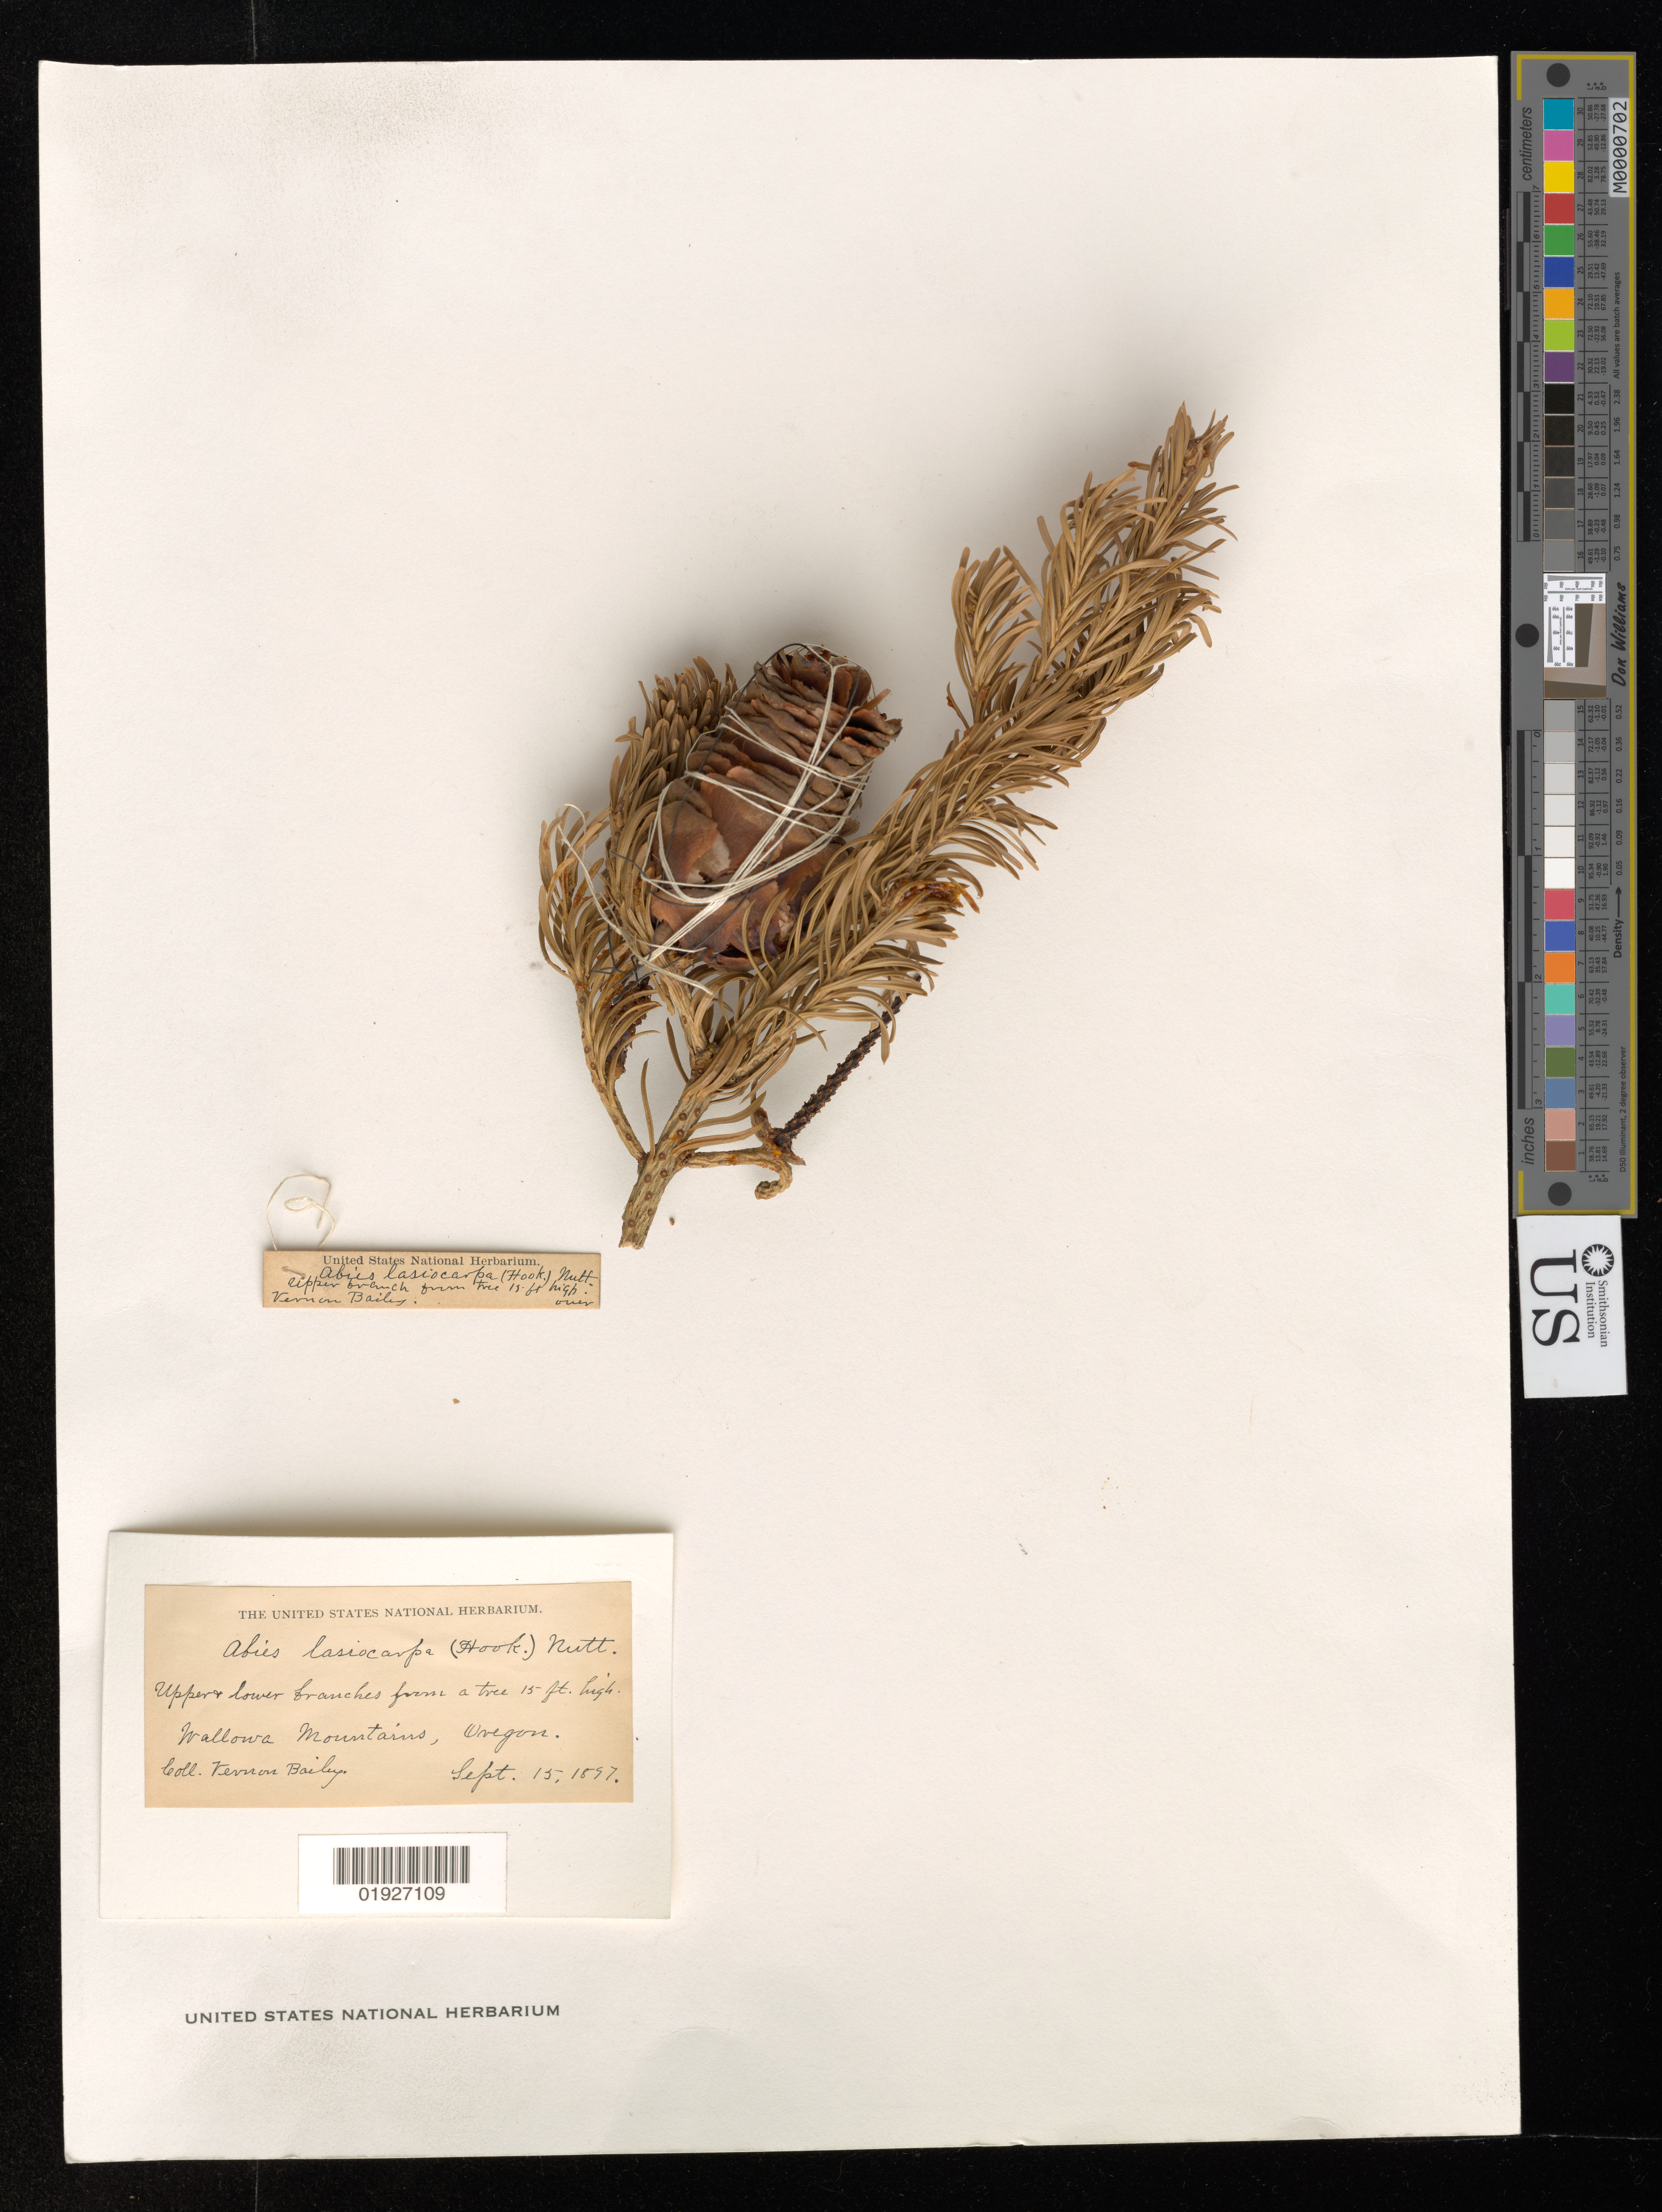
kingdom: Plantae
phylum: Tracheophyta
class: Pinopsida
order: Pinales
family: Pinaceae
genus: Abies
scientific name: Abies lasiocarpa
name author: (Hook.) Nutt.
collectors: V. O. Bailey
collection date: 1897-09-15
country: United States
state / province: Oregon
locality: Southwest Wallowa Mts.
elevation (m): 1859